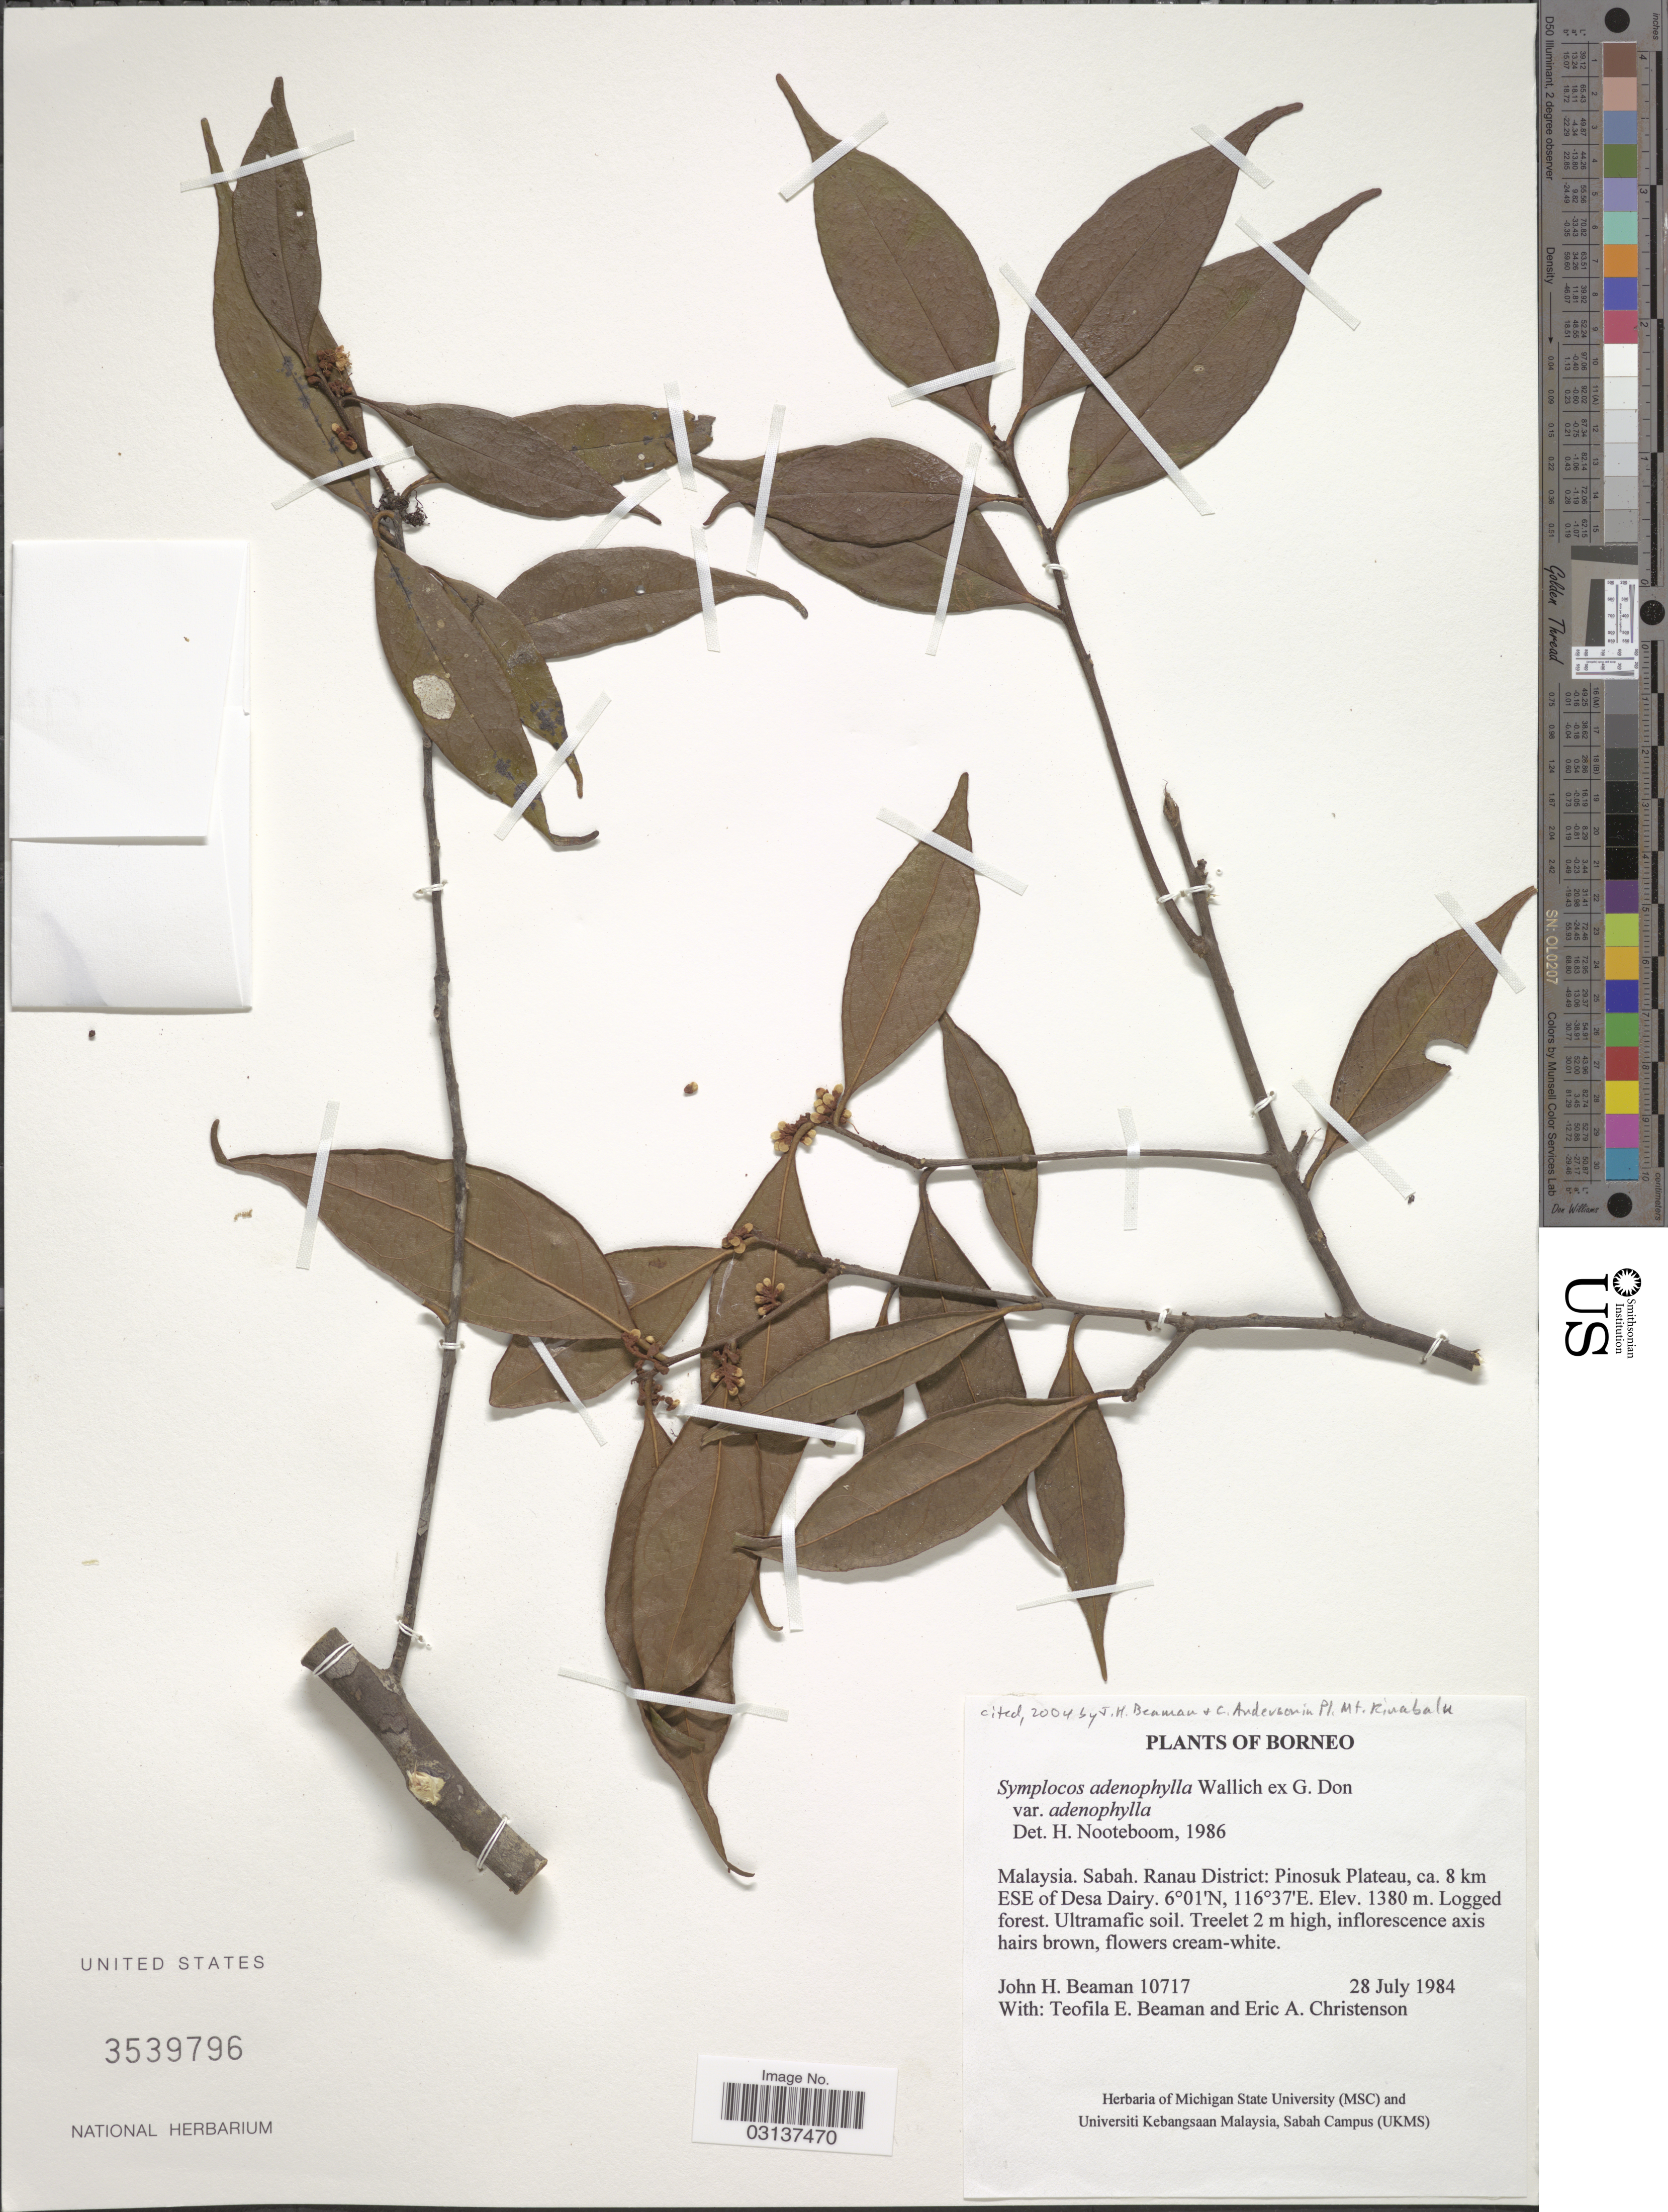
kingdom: Plantae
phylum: Tracheophyta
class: Magnoliopsida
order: Ericales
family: Symplocaceae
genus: Symplocos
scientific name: Symplocos adenophylla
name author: Wall. ex G. Don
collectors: J. H. Beaman, T. E. Beaman & E. A. Christenson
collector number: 10717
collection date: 1984-07-28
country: Malaysia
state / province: Sabah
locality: Borneo, Ranau District: Pinosuk Plateau, ca. 8 km ESE of Desa Dairy.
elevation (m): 1380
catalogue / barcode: US 3539796